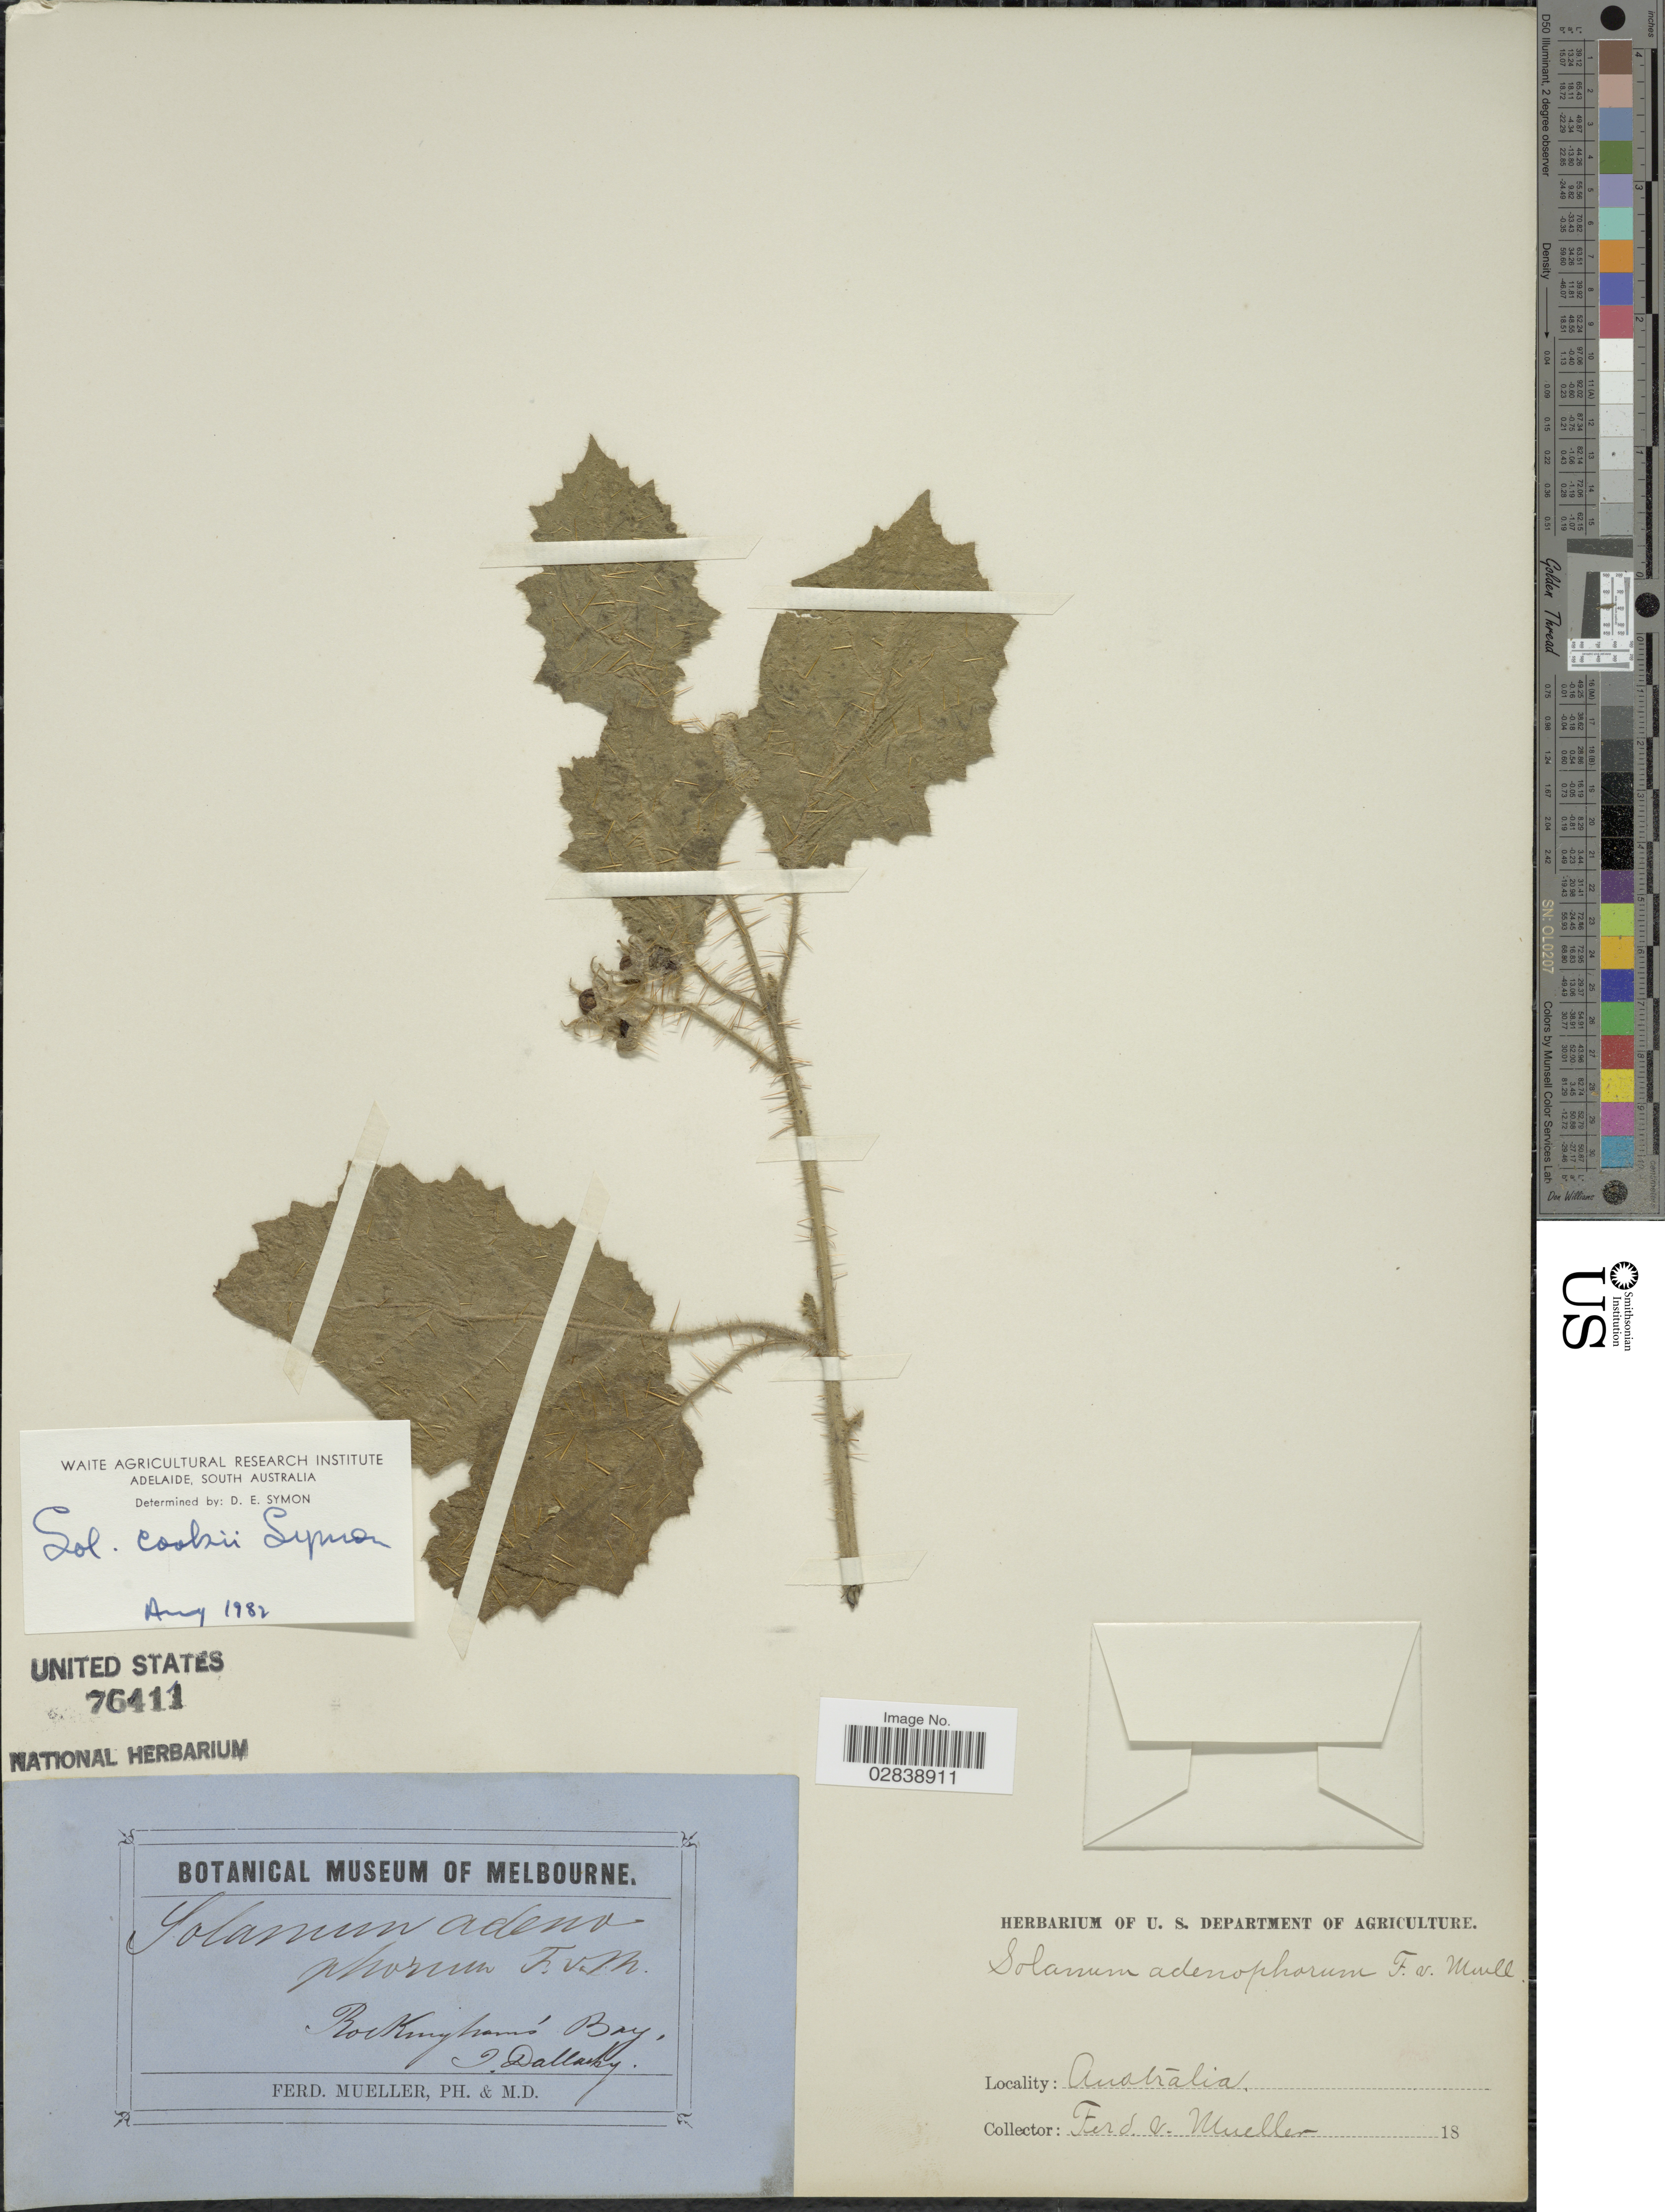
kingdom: Plantae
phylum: Tracheophyta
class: Magnoliopsida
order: Solanales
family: Solanaceae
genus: Solanum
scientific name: Solanum cookii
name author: Symon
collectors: F. Mueller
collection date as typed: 18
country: Australia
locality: Rockingham's Bay. I. Dallasby.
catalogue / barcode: US 76411